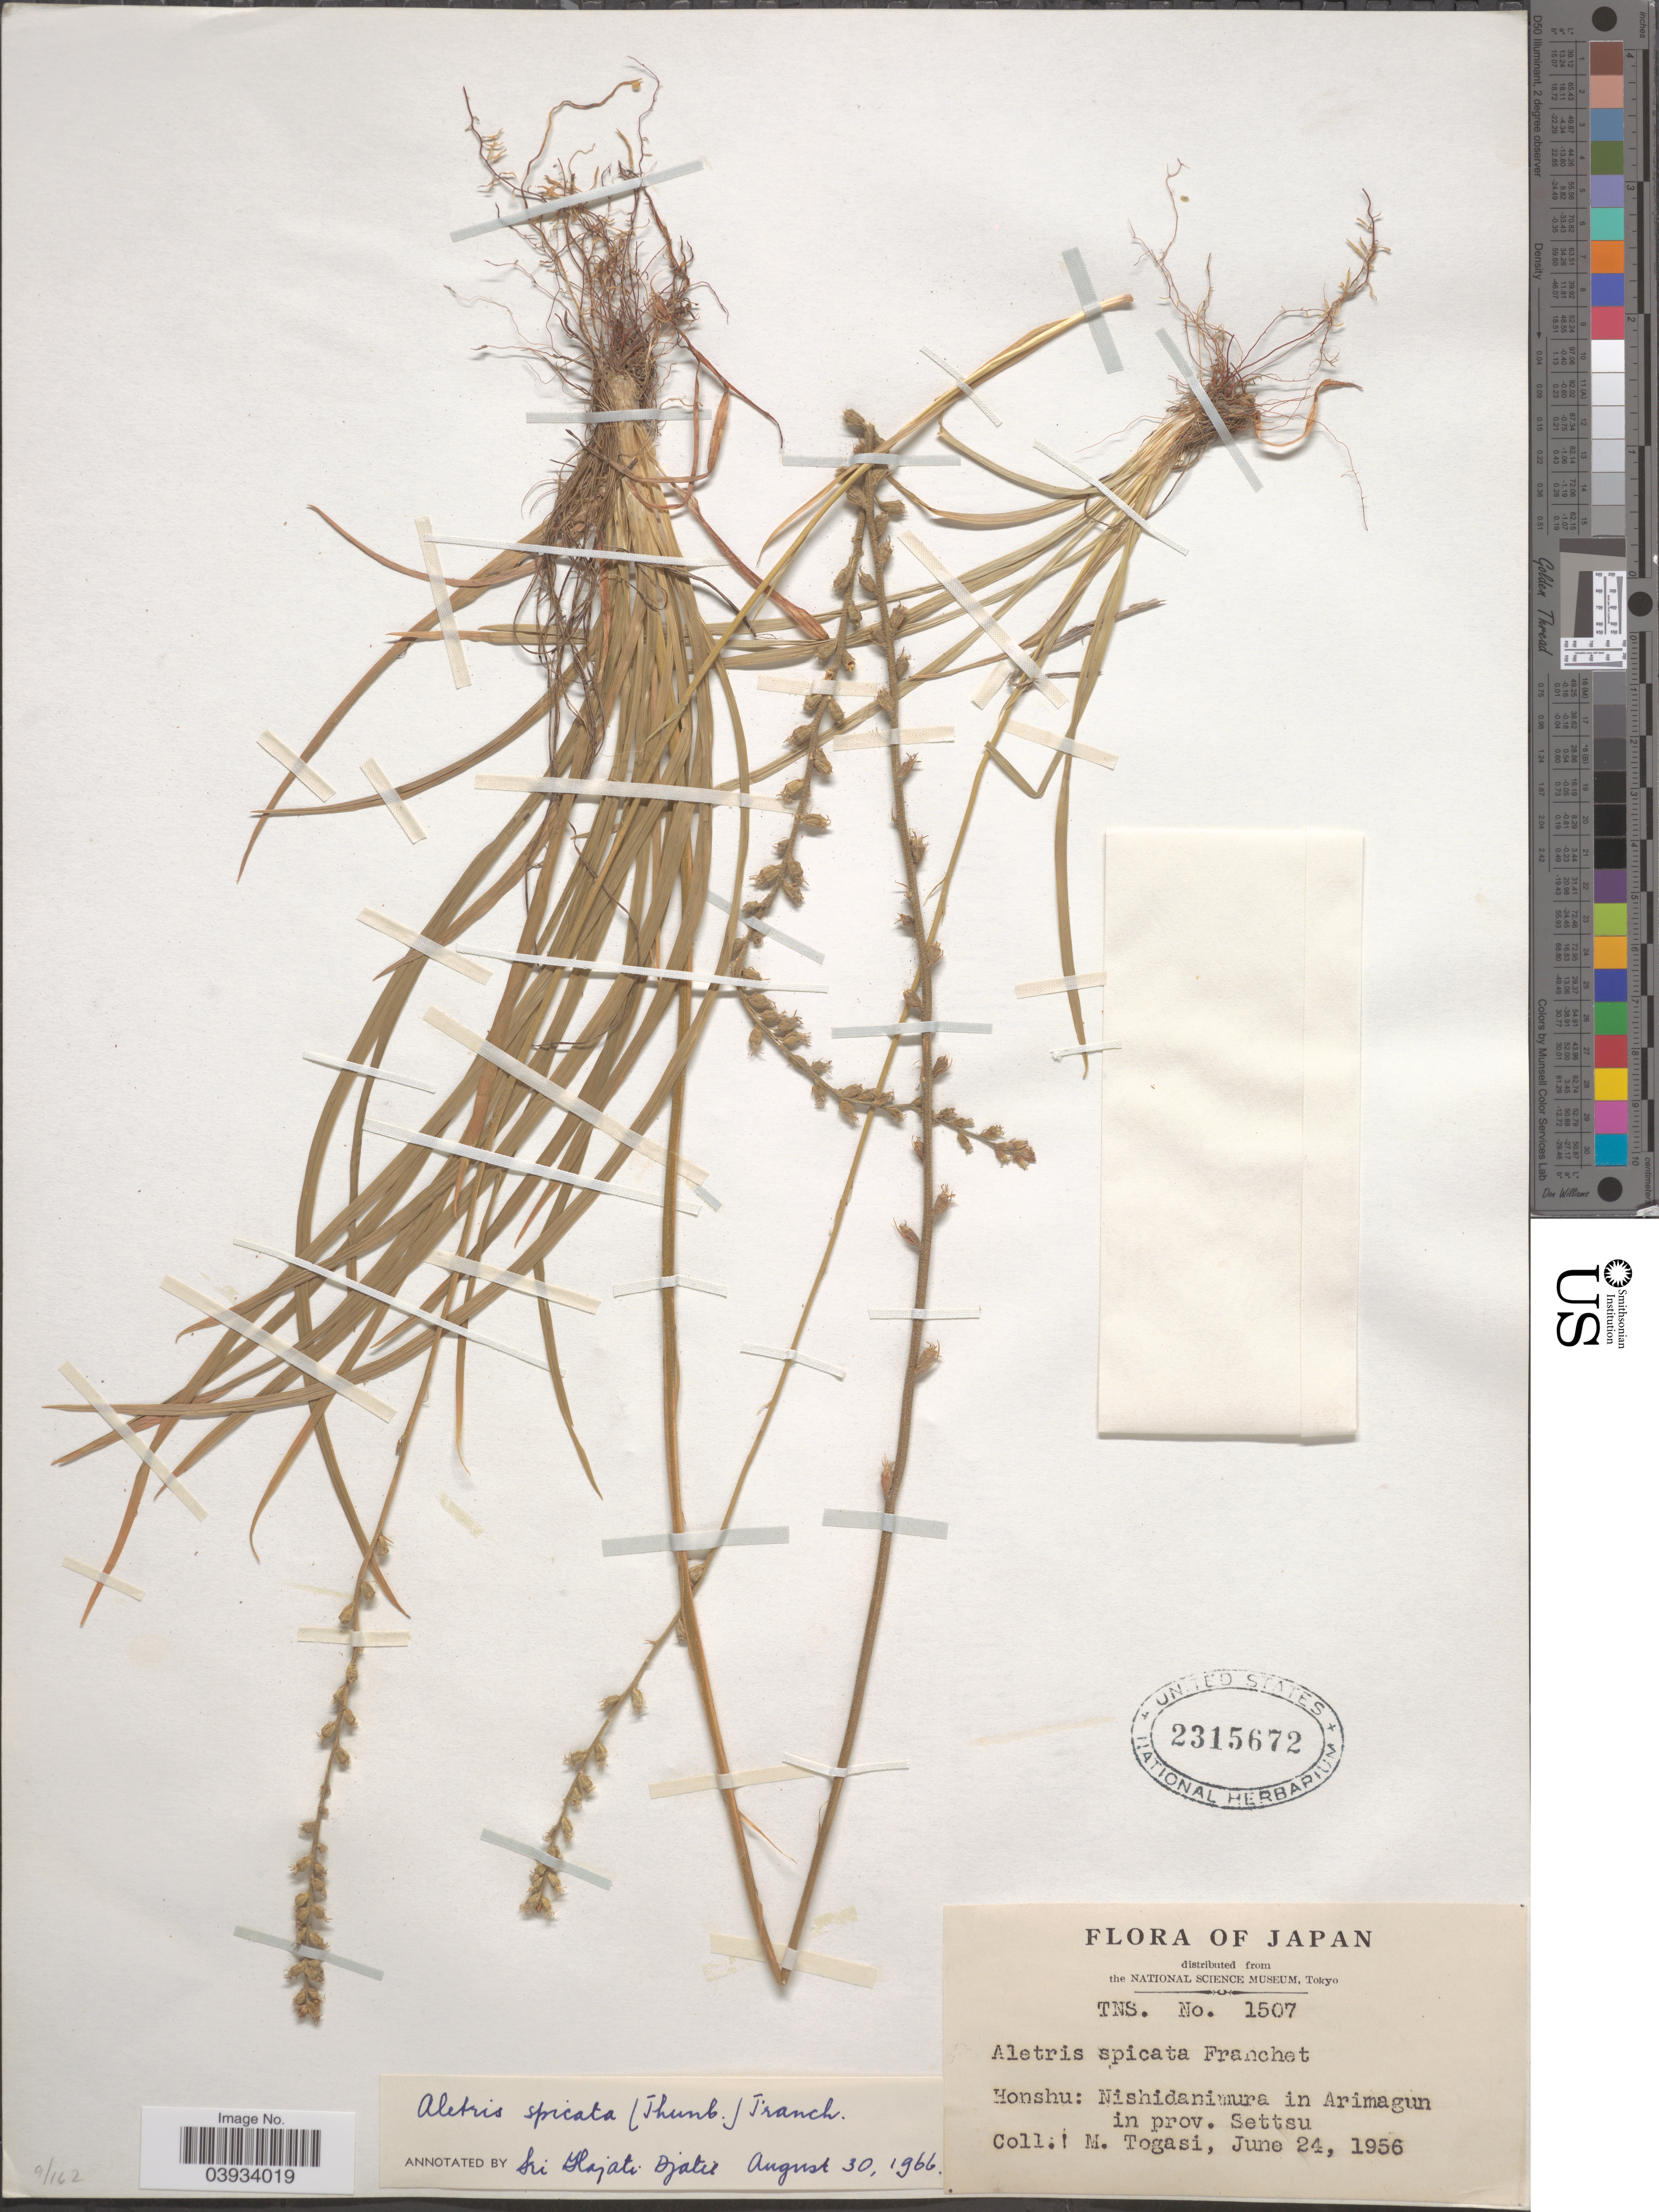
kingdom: Plantae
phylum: Tracheophyta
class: Liliopsida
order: Dioscoreales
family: Nartheciaceae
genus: Aletris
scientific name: Aletris spicata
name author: (Thunb.) Franch.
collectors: M. Togasi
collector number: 1507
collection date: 1956-06-24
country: Japan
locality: Honshu: Nishidanimura in Arimagun in prov. Settsu.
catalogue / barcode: US 2315672